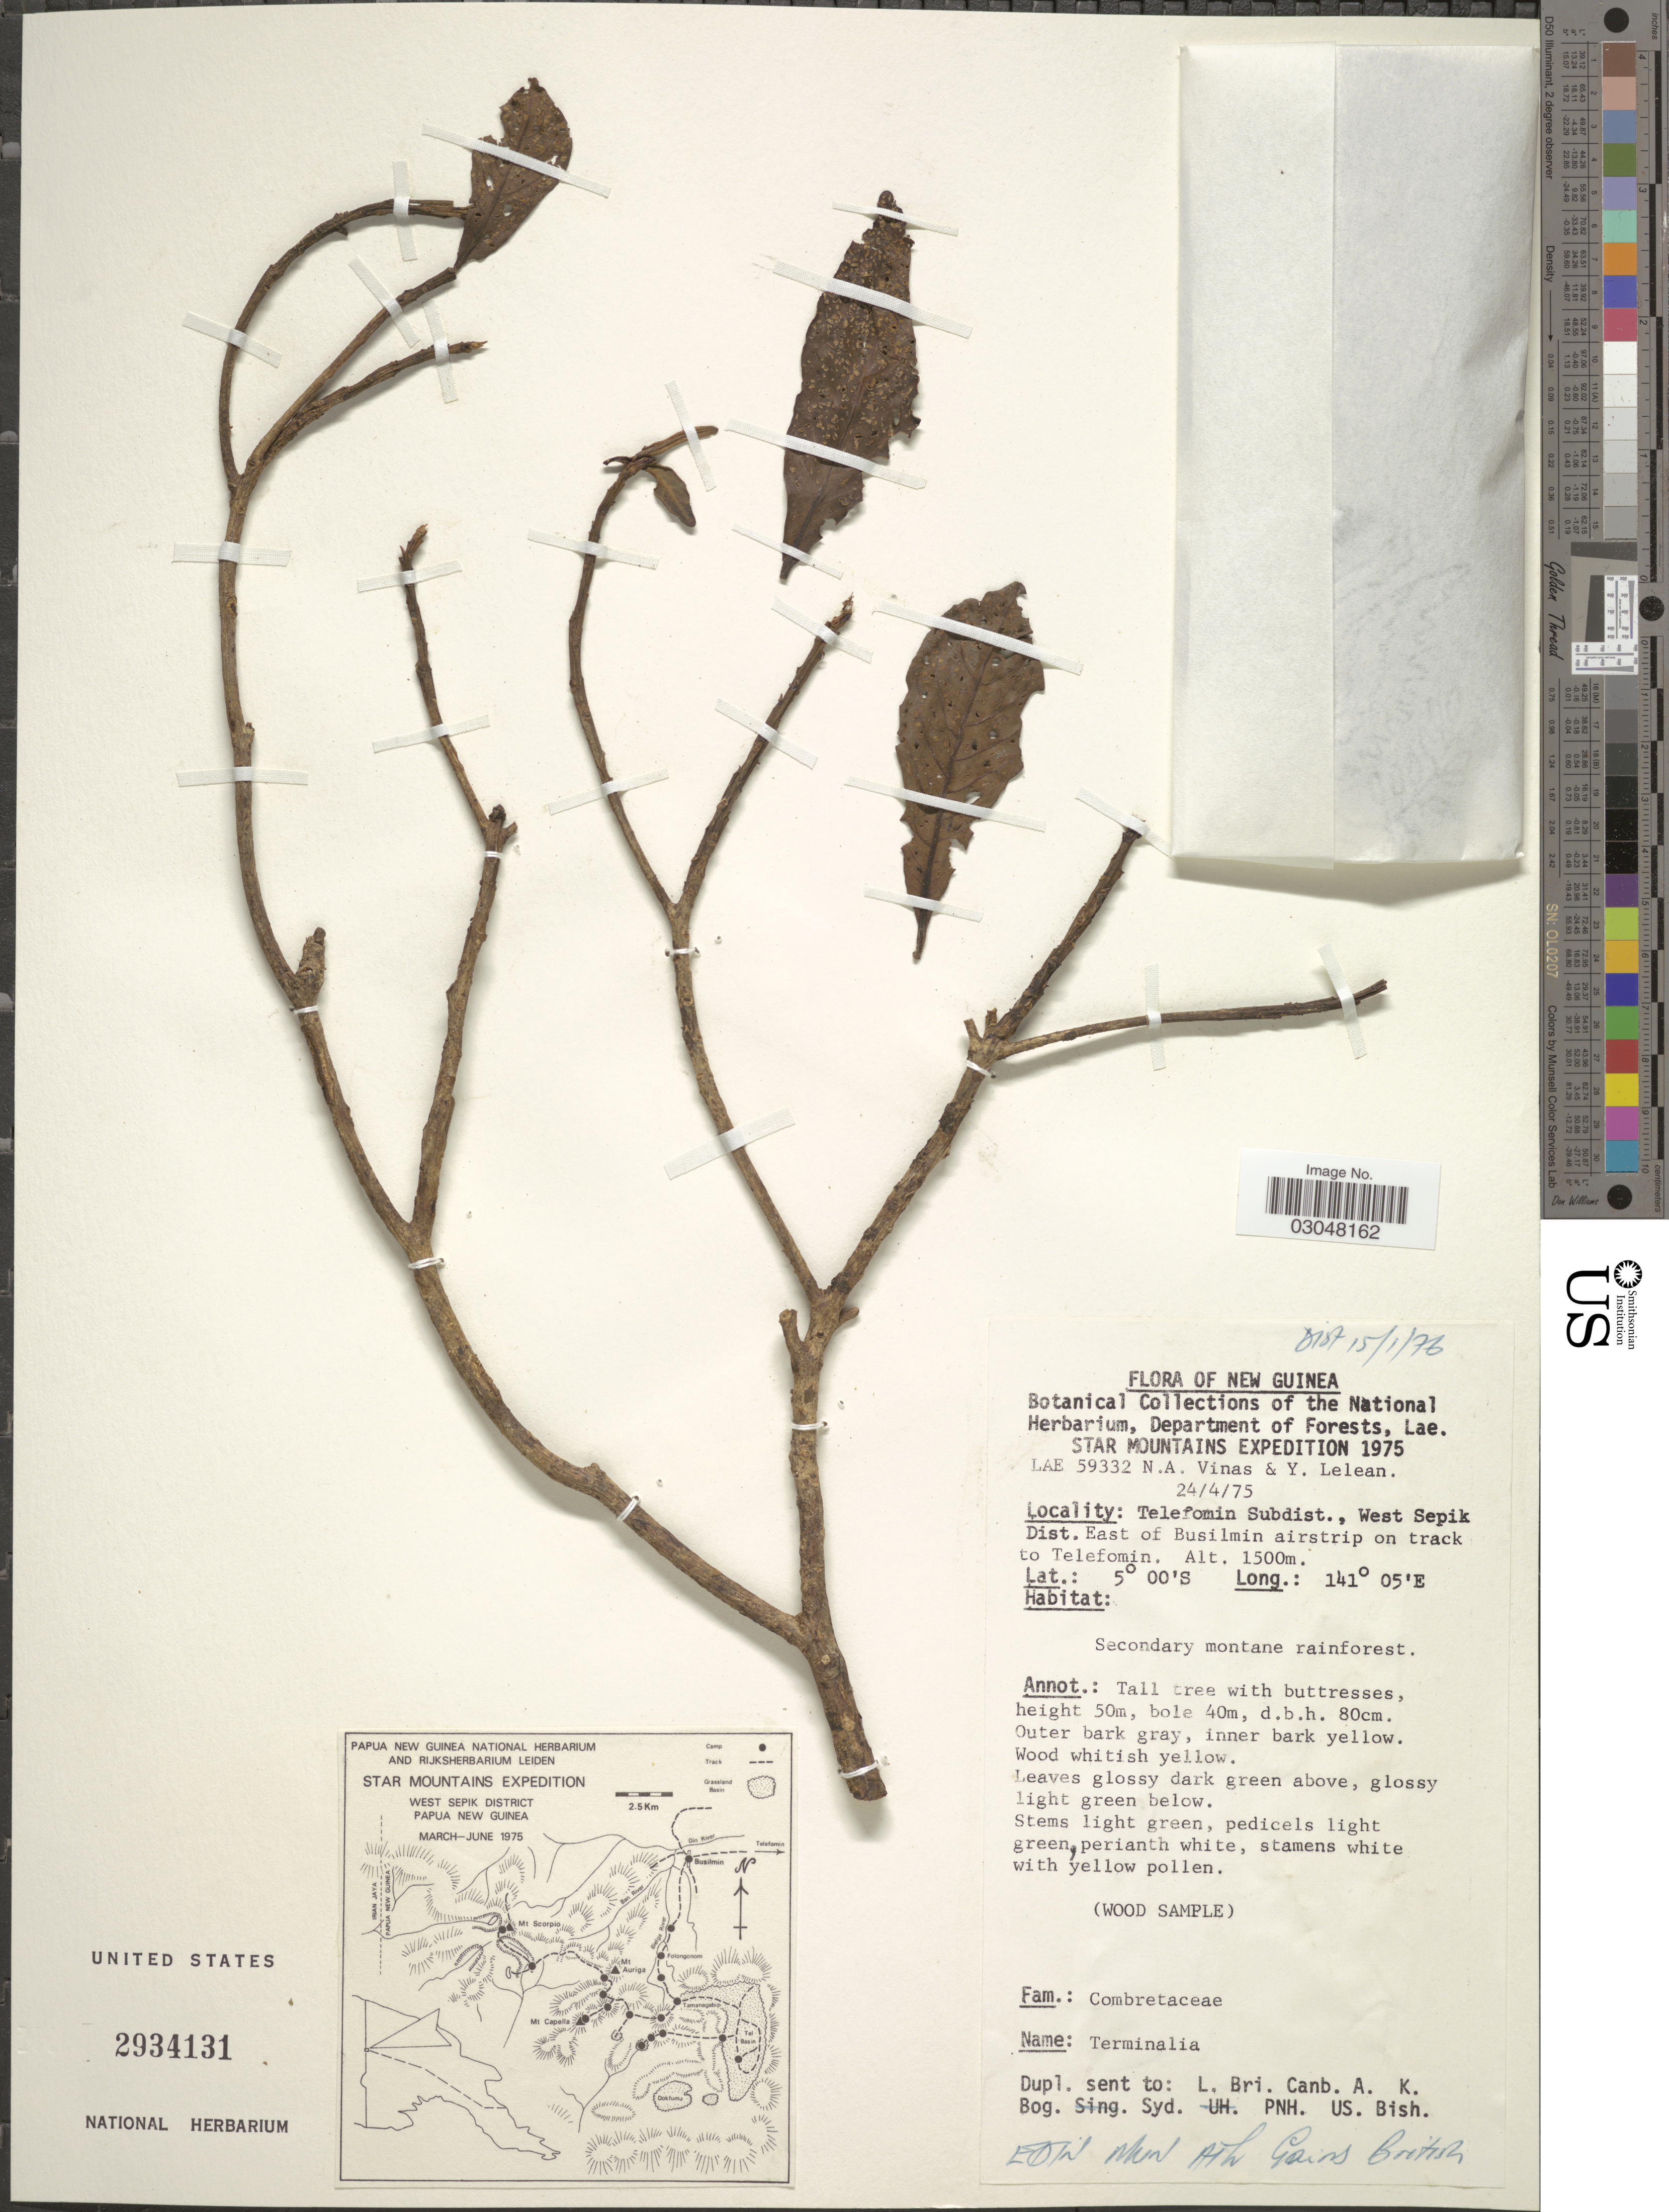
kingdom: Plantae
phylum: Tracheophyta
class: Magnoliopsida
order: Myrtales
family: Combretaceae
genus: Terminalia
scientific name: Terminalia sp.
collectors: N. Vinas & Y. Lelean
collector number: LAE 59332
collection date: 1975-04-24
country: Papua New Guinea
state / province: Sandaun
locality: New Guinea. Telefomin Subdist., West Sepik Dist. East of Busilmin airstrip on track to Telefomin.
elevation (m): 1500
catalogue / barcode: US 2934131